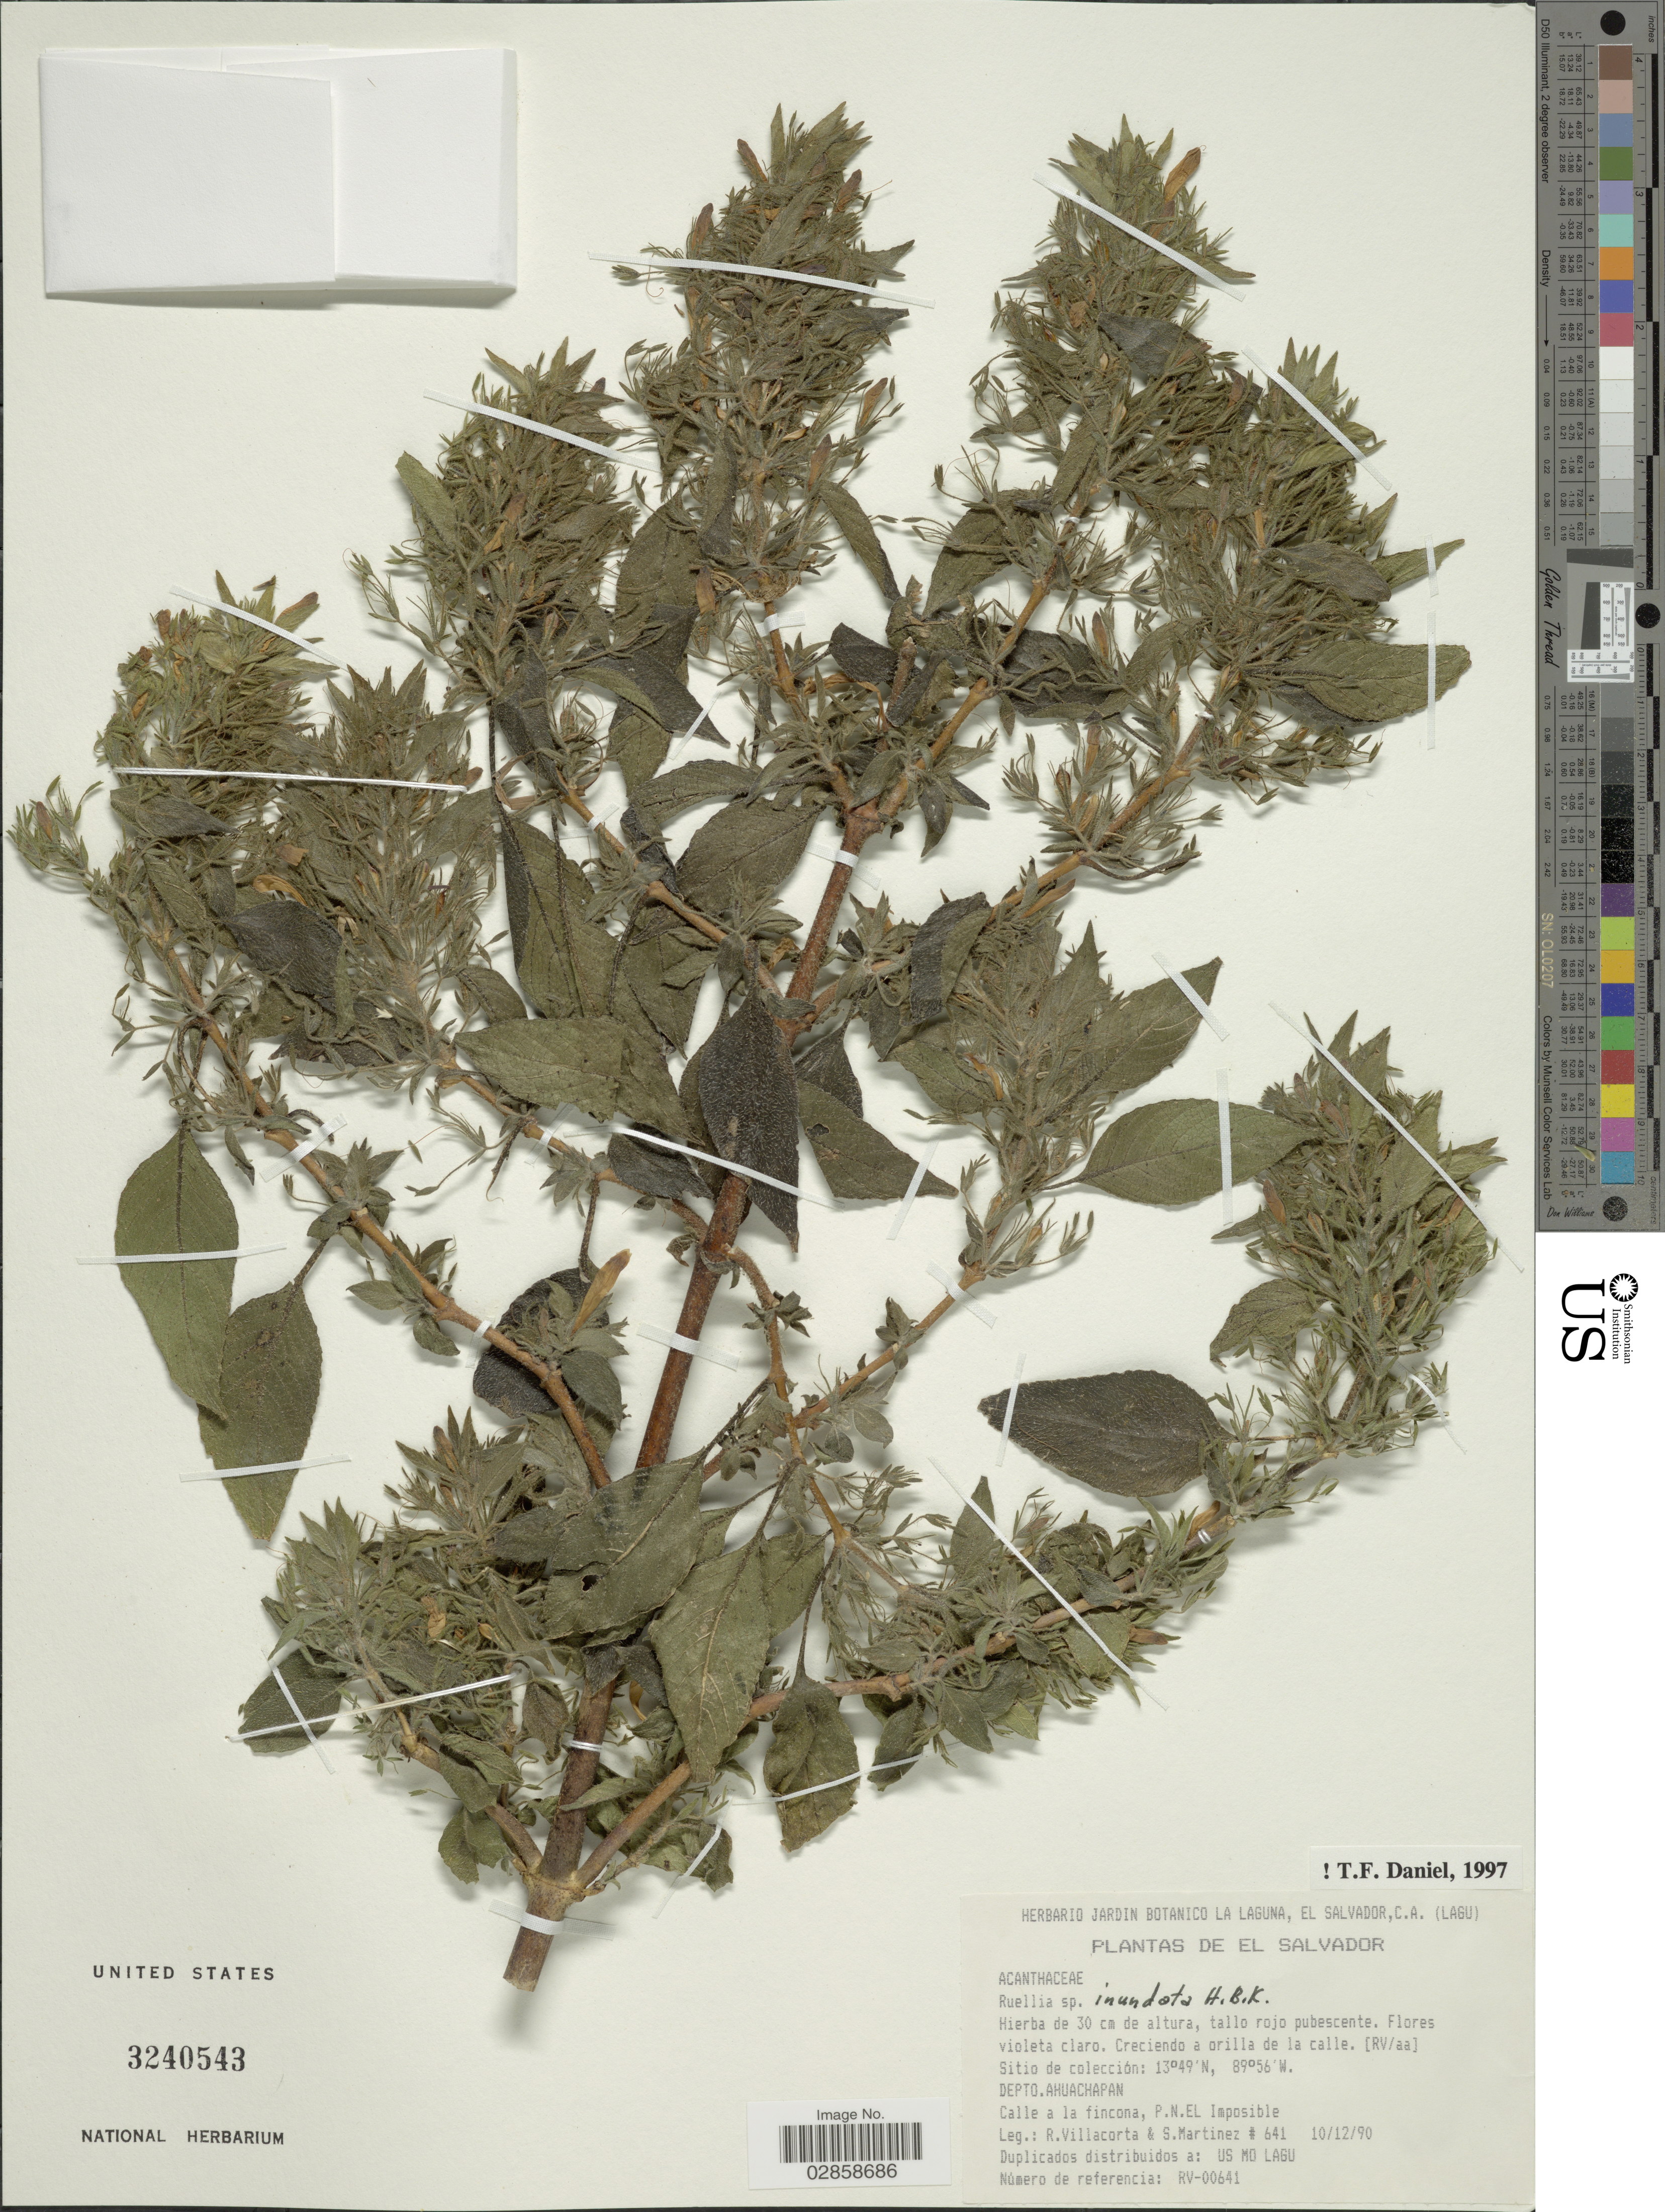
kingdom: Plantae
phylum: Tracheophyta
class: Magnoliopsida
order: Lamiales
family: Acanthaceae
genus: Ruellia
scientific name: Ruellia inundata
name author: Kunth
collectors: R. Villacorta & S. Martinez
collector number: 641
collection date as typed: Transcribed d/m/y: 10/12/90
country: El Salvador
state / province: Ahuachapan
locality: Depto. Ahuachapan. Calle a la fincona, P.N. El Imposible.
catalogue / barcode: US 3240543